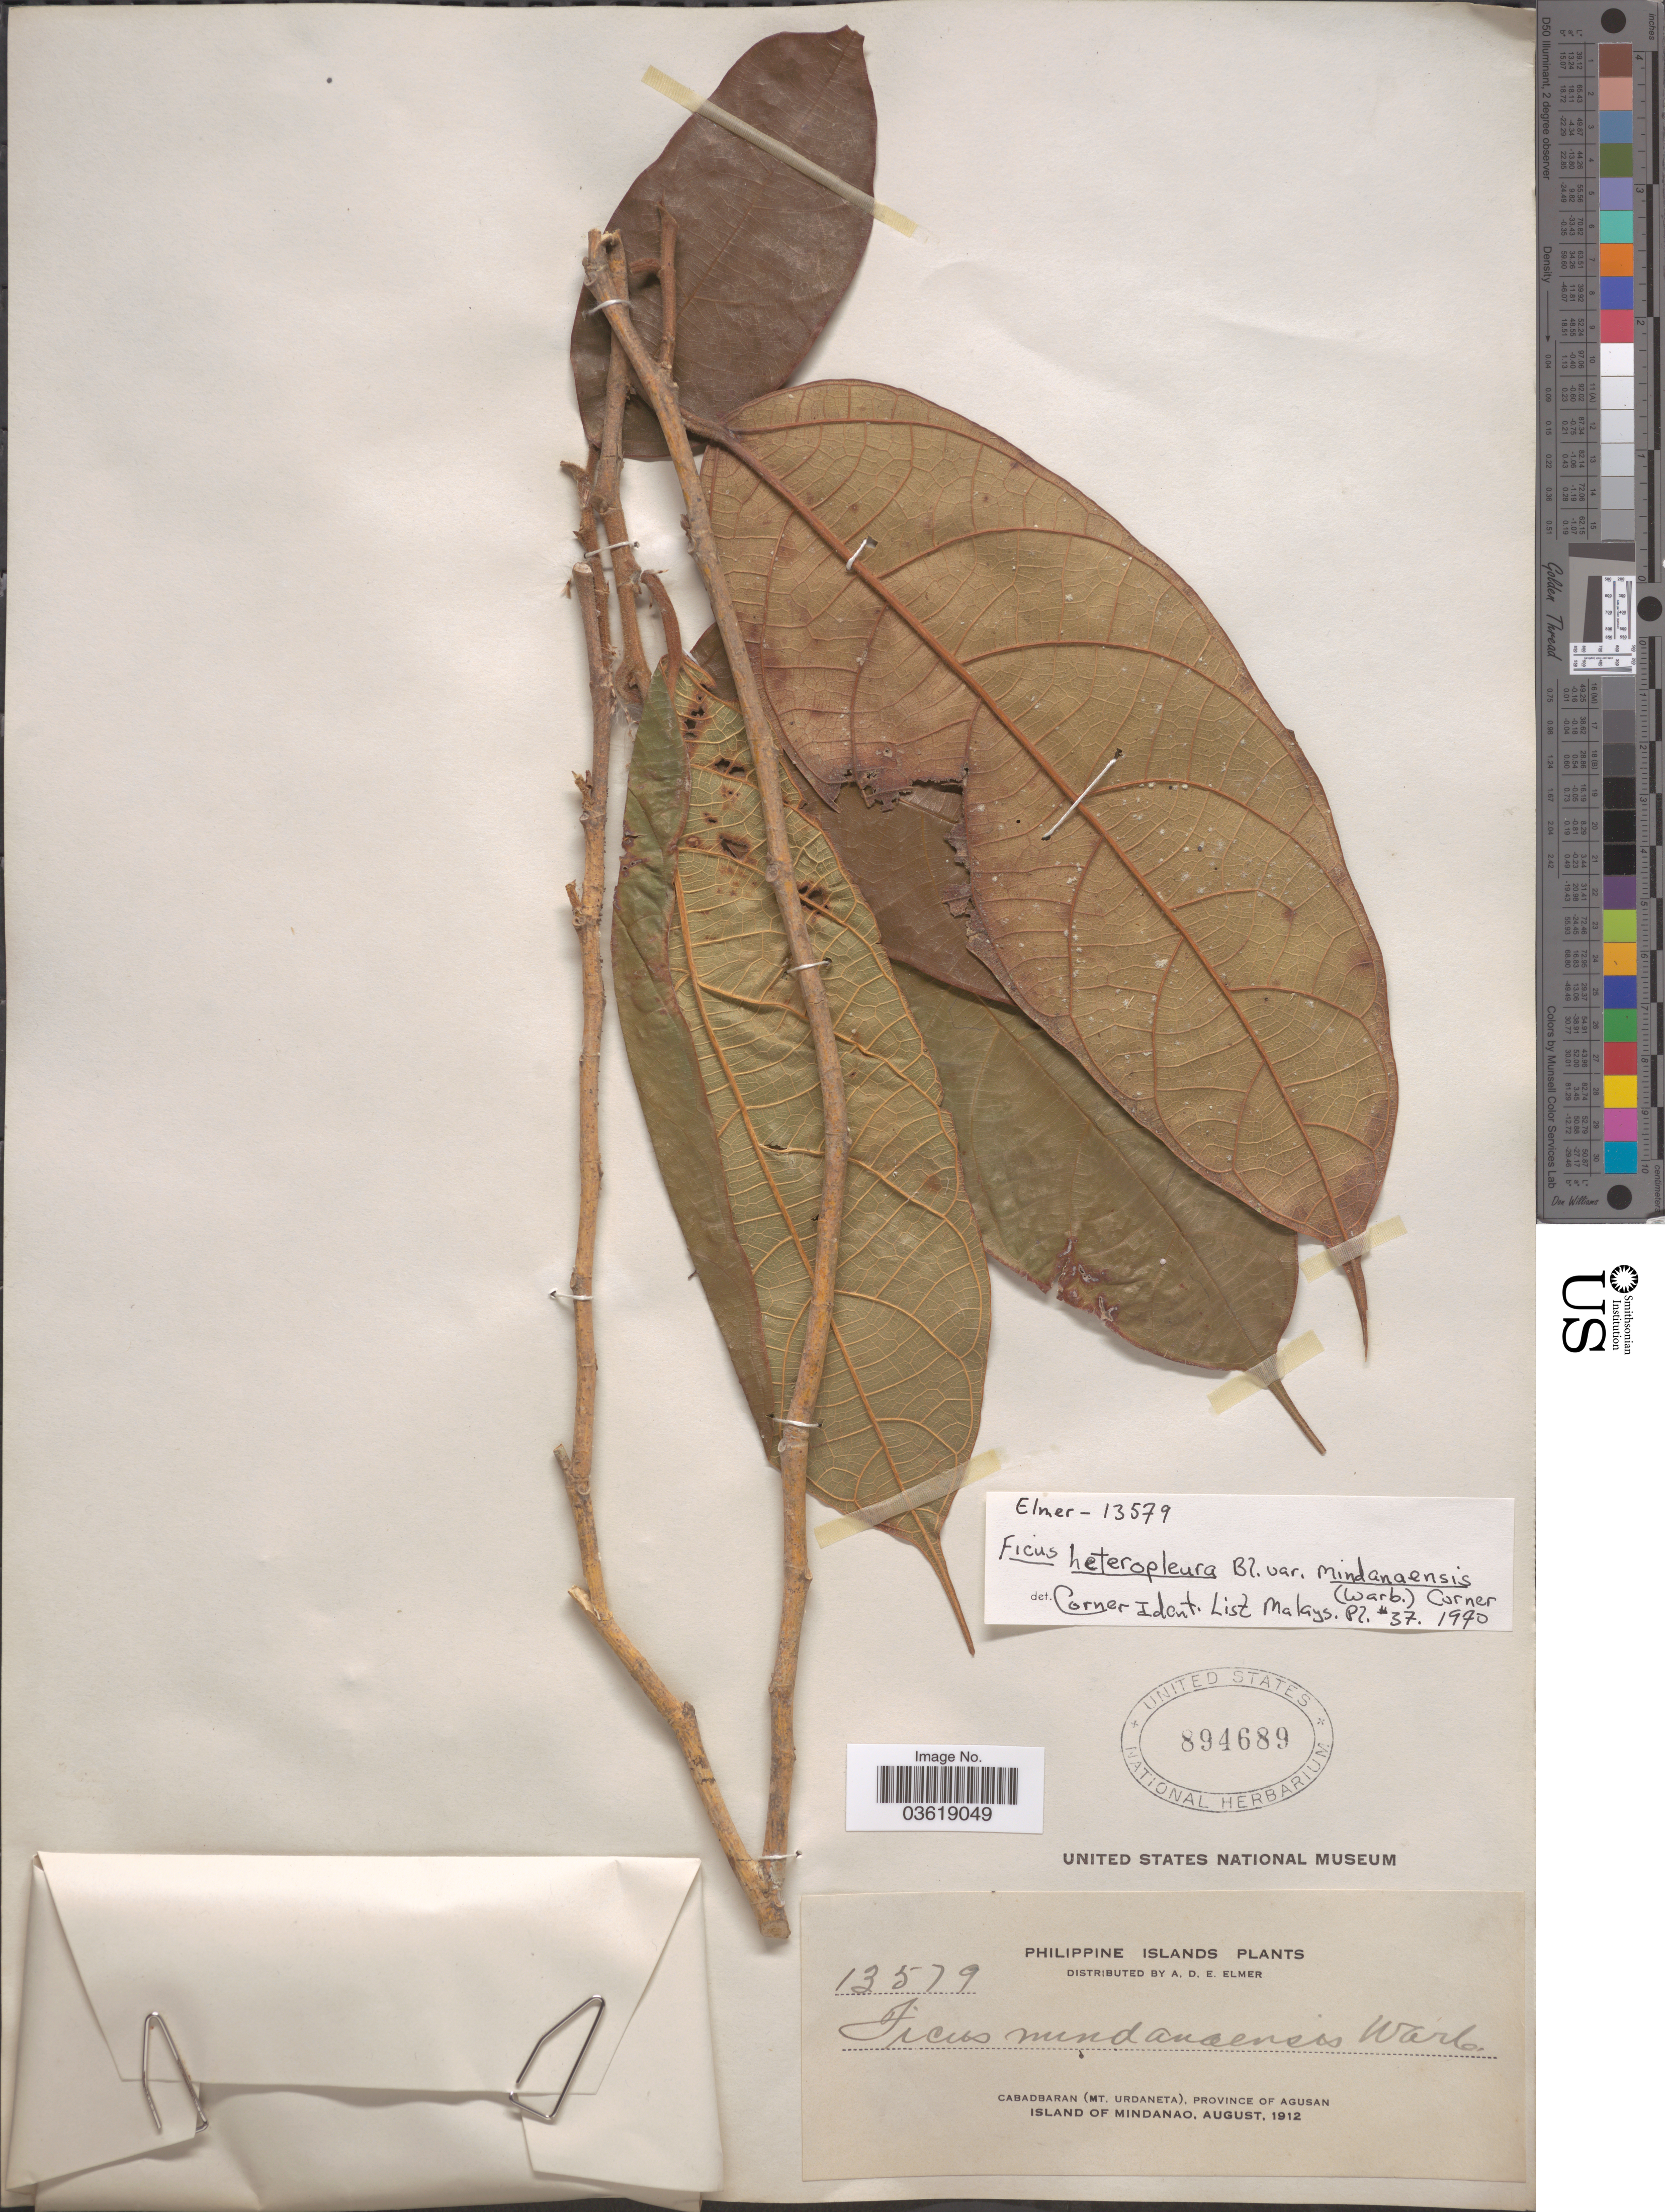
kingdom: Plantae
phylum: Tracheophyta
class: Magnoliopsida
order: Rosales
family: Moraceae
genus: Ficus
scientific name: Ficus heteropleura var. mindanaensis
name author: (Warb.) Corner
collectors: A. D. E. Elmer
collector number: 13579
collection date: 1912-08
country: Philippines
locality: Philippine Islands. Cabadbaran (Mt. Urdaneta), Province of Agusan. Island of Mindanao.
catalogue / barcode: US 894689